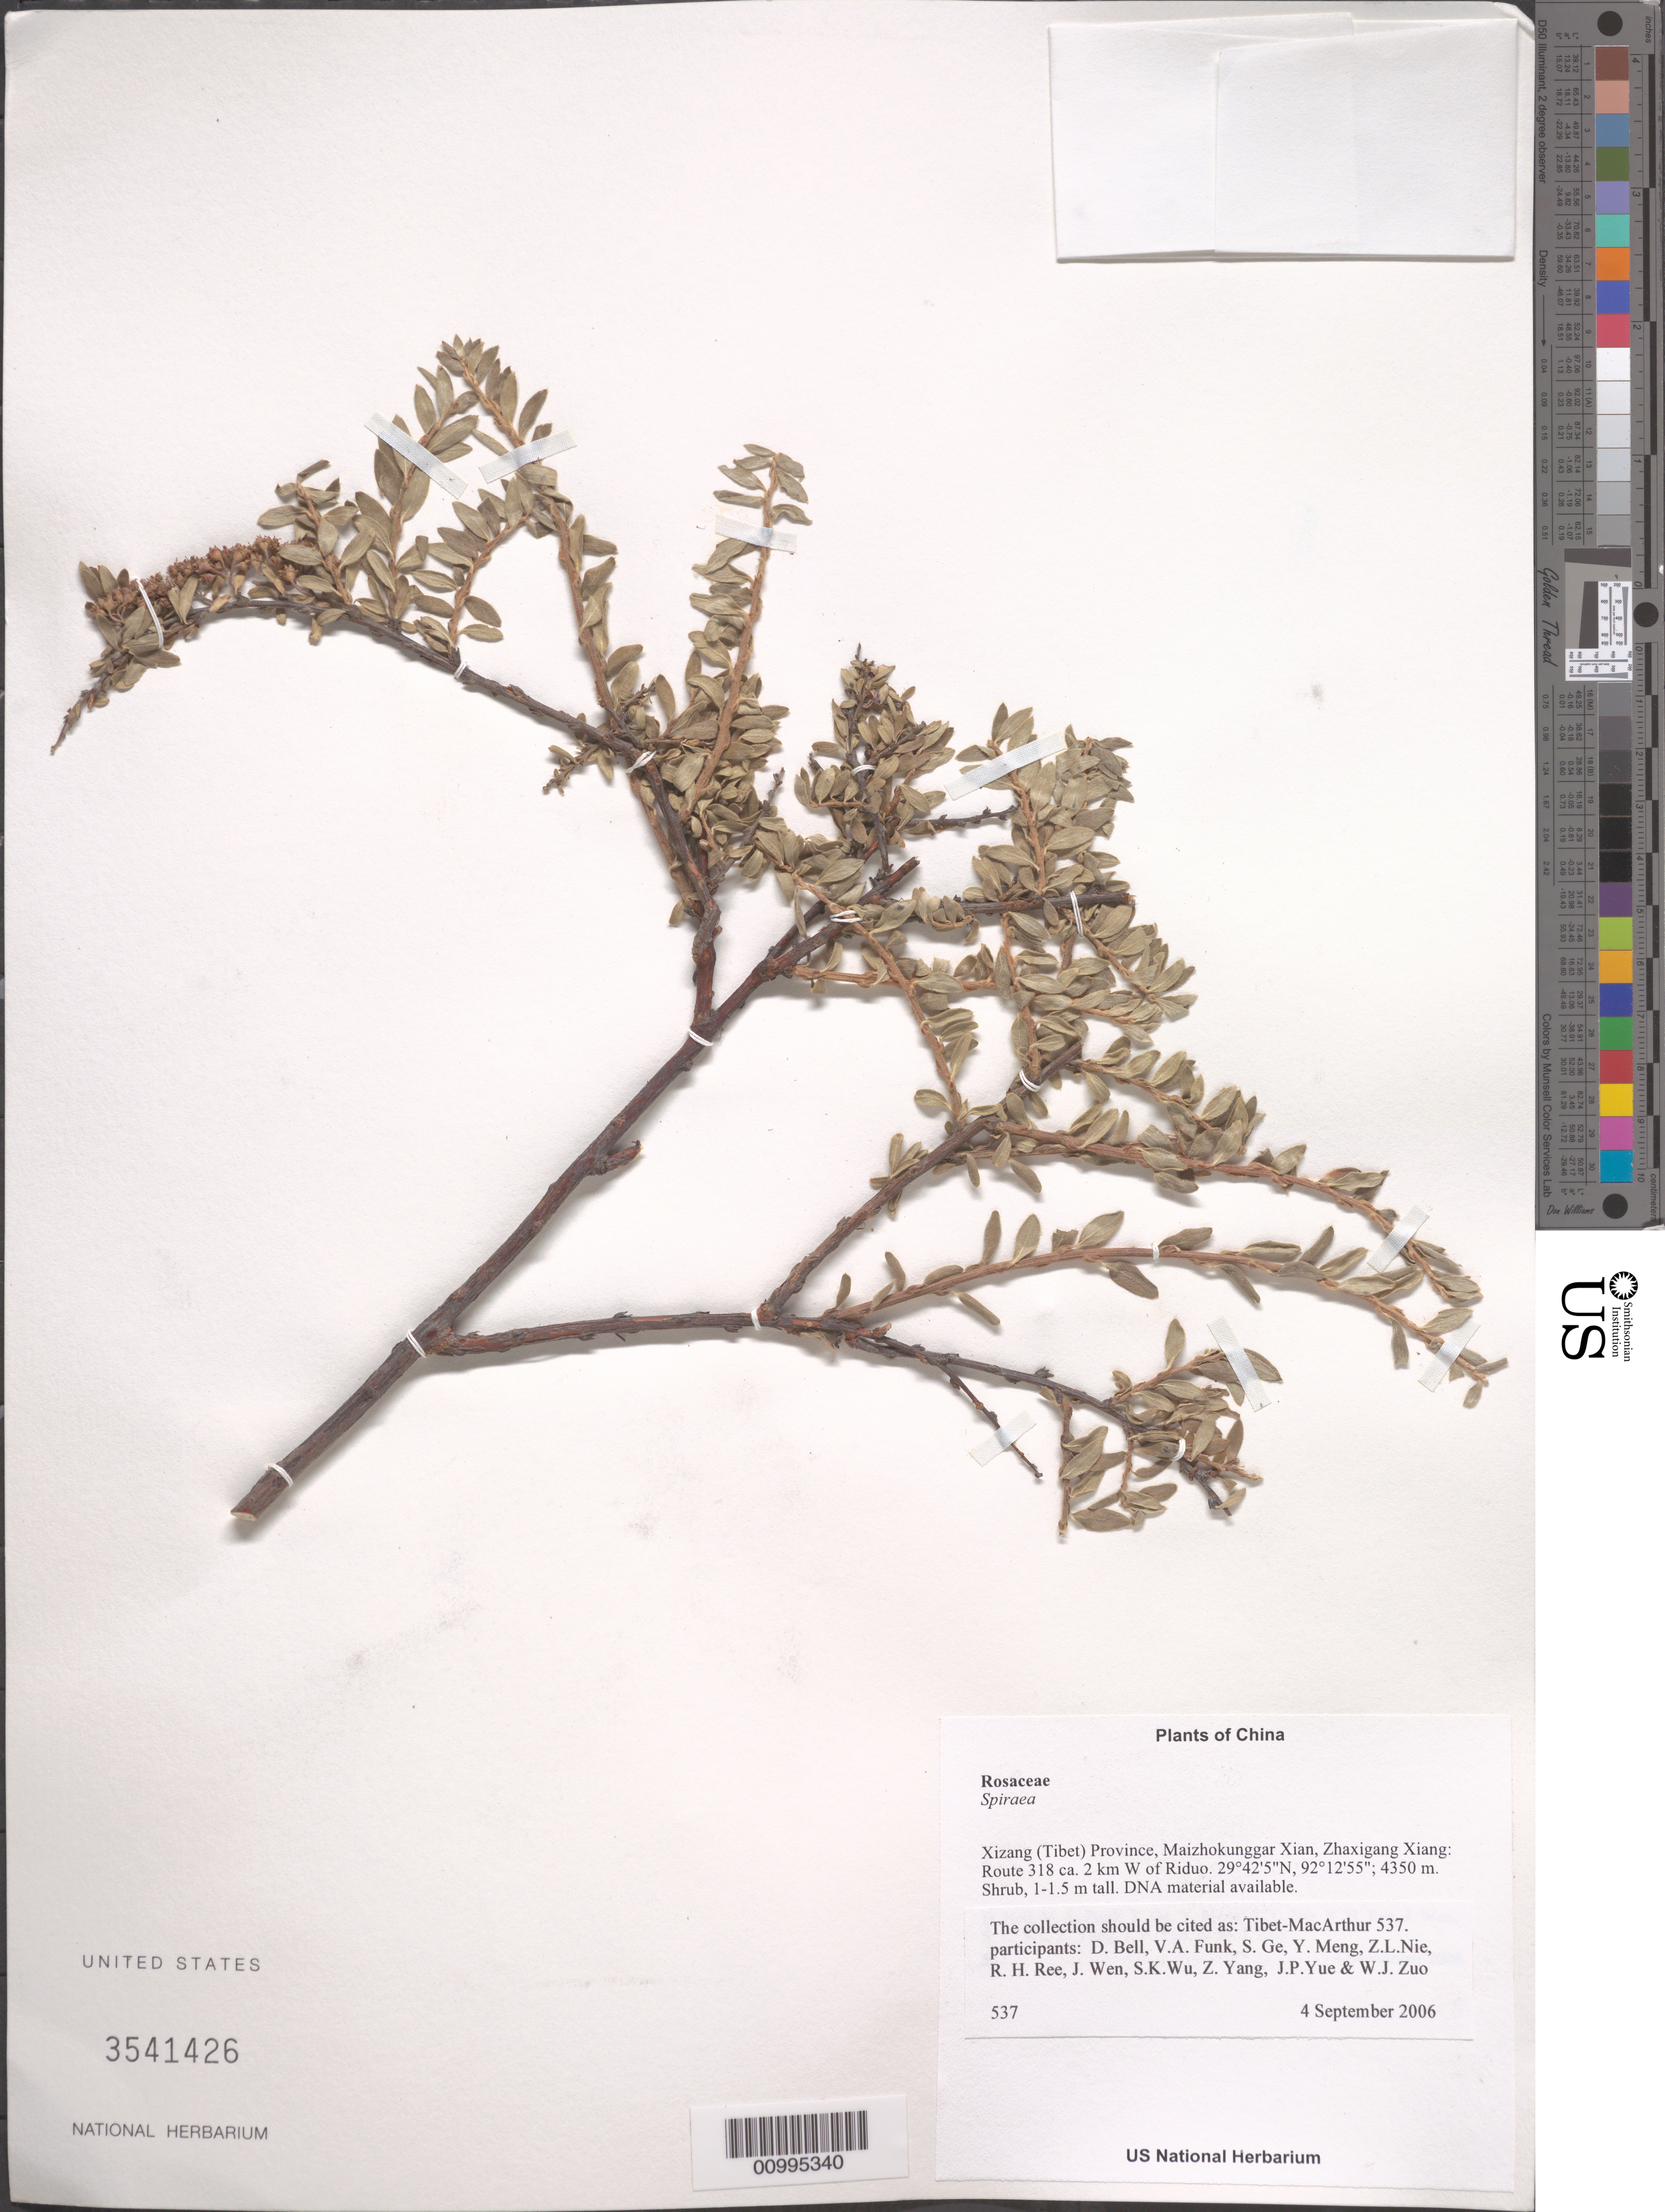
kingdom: Plantae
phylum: Tracheophyta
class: Magnoliopsida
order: Rosales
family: Rosaceae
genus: Spiraea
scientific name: Spiraea sp.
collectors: Tibet-MacArthur, D. A. Bell, V. Funk, S. Ge, Y. Meng, Z. Nie, R. Ree, J. Wen, S. K. Wu, Z. Yang, J. Yue & W. Zuo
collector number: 537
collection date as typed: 04 Sep 2006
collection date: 2006-09-04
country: China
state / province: Xizang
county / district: Maizhokunggar Xian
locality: Zhaxigang Xiang. Route 318 ca. 2 km W of Riduo.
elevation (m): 4350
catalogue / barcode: US 3541426